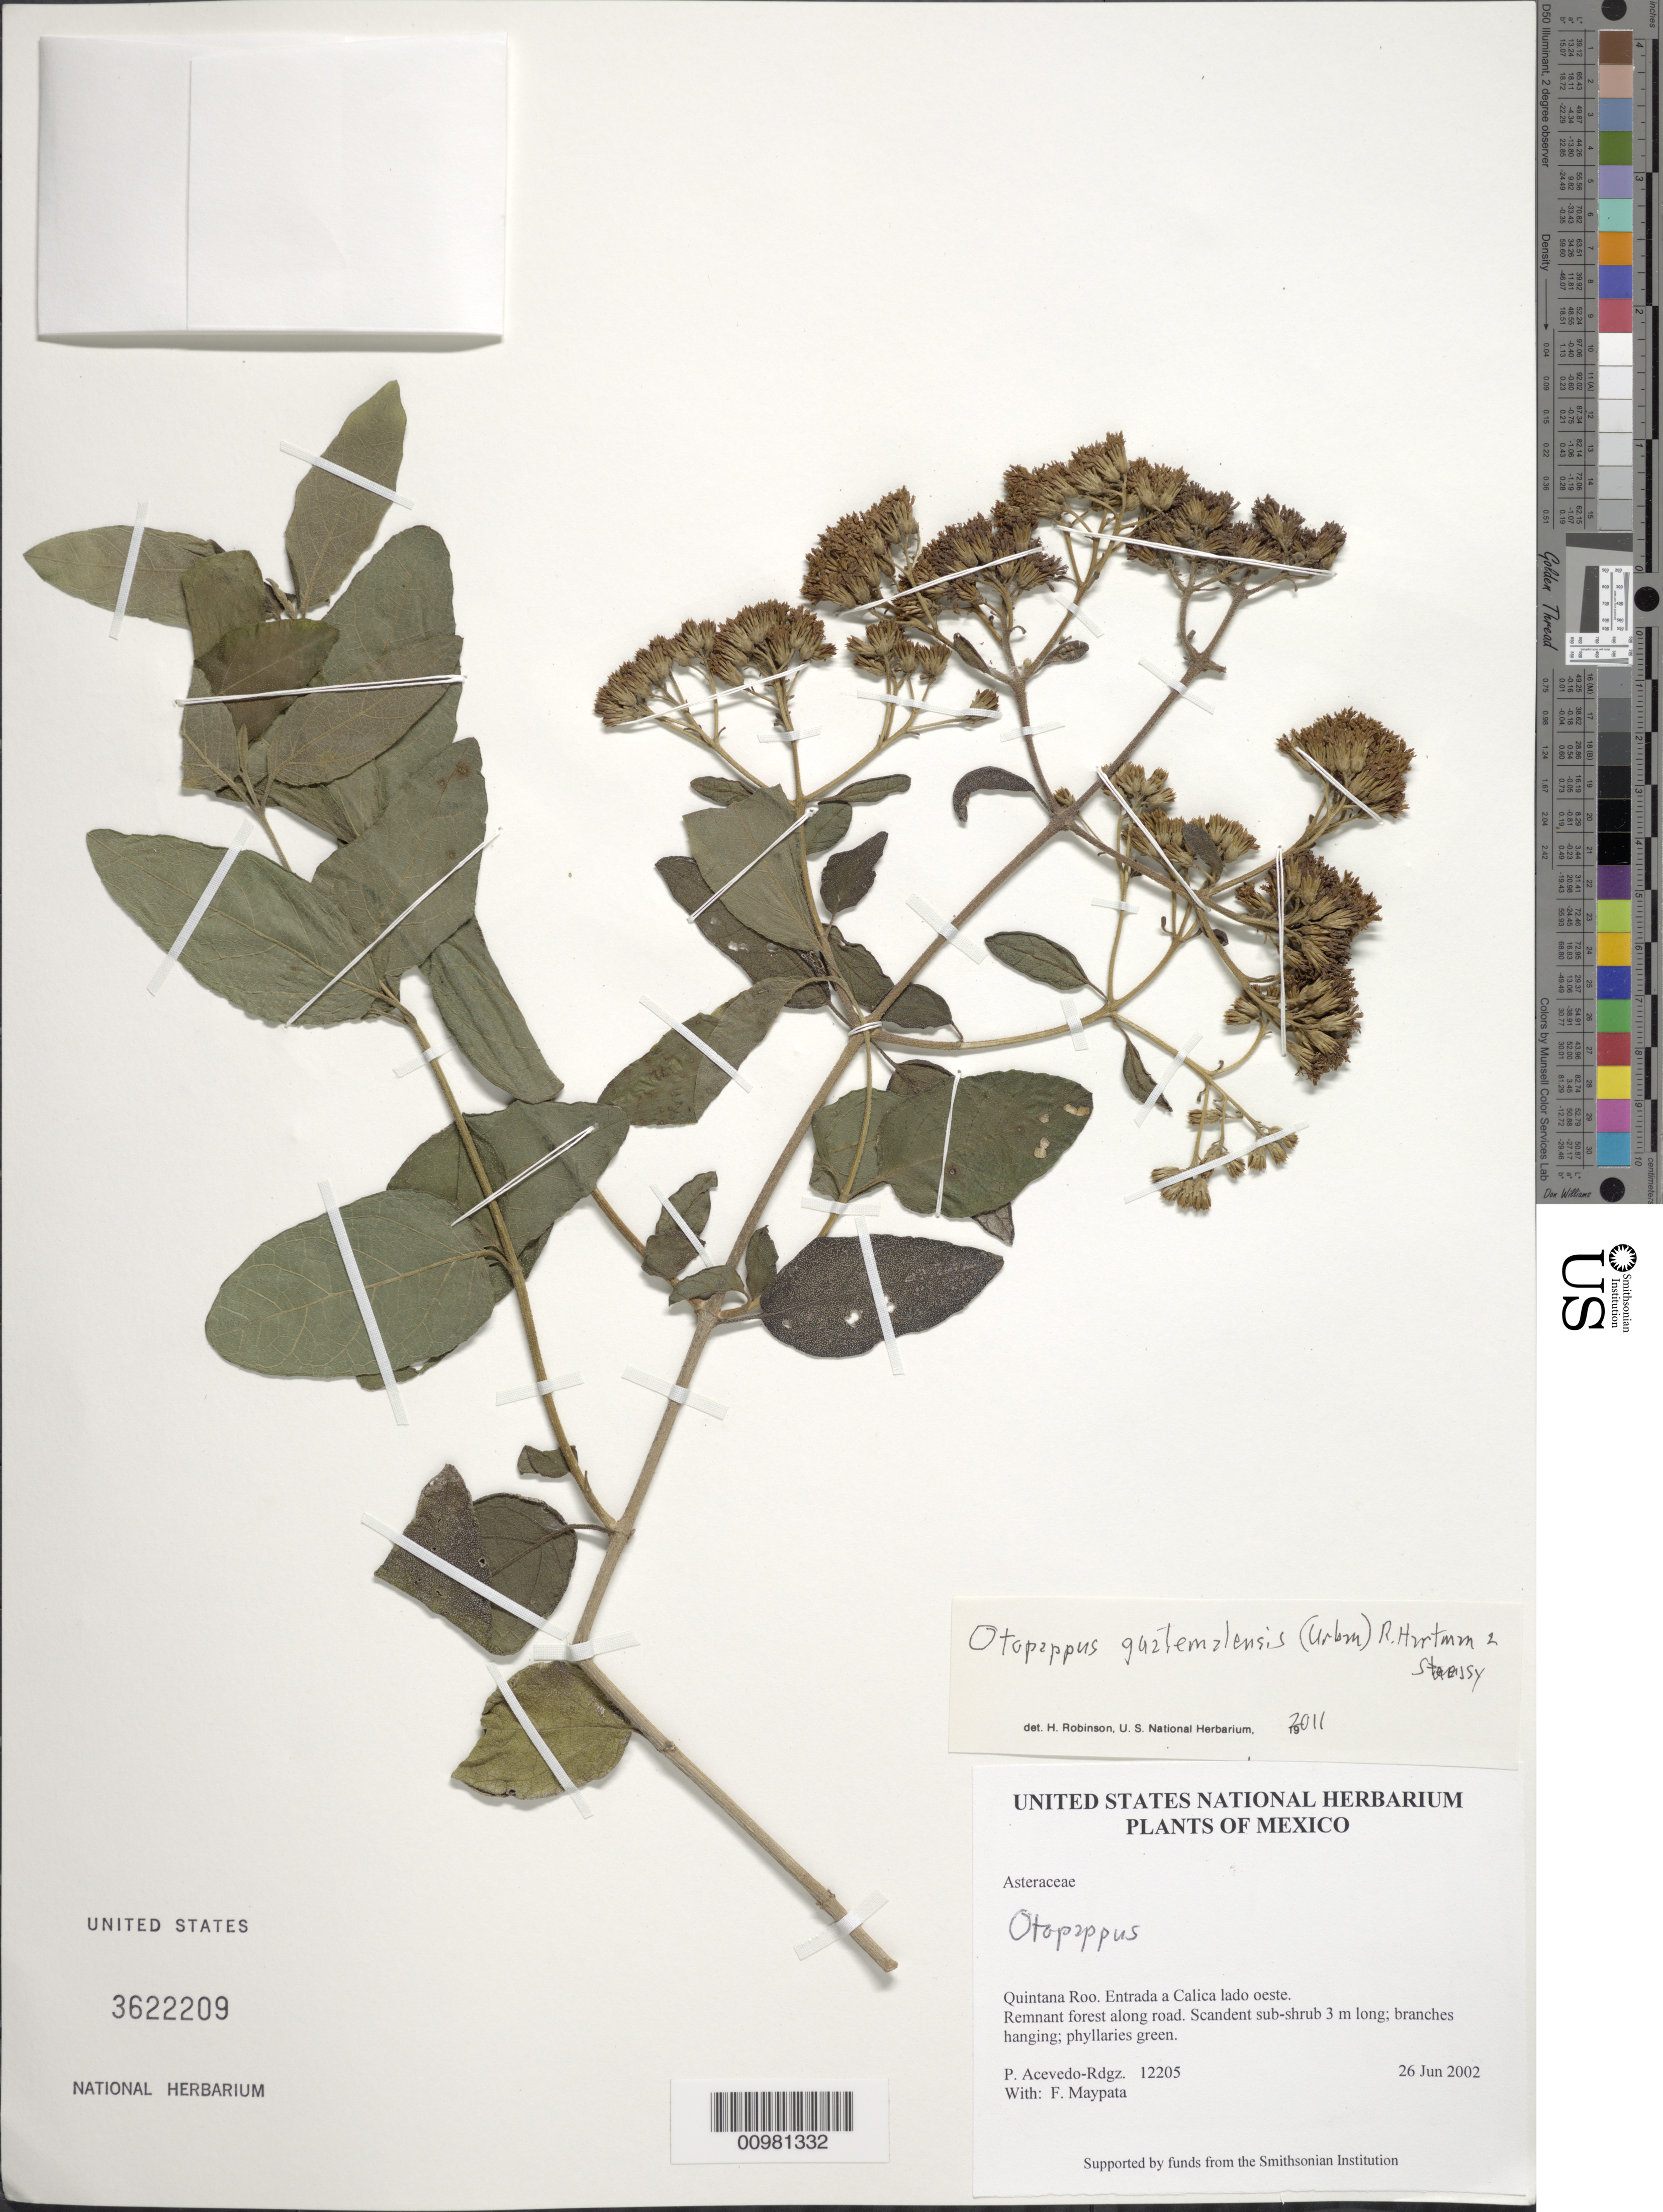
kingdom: Plantae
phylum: Tracheophyta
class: Magnoliopsida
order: Asterales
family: Asteraceae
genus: Otopappus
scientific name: Otopappus guatemalensis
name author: (Urb.) R.L. Hartm. & Steussy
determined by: Robinson, Harold E., (US)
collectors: P. Acevedo-Rodr. & F. Maypata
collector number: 12205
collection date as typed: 26 Jun 2002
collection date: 2002-06-26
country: Mexico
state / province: Quintana Roo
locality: Quintana Roo. Entrada a Calica lado oeste.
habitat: Remnant forest along road.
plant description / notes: US, NY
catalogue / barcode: US 3622209